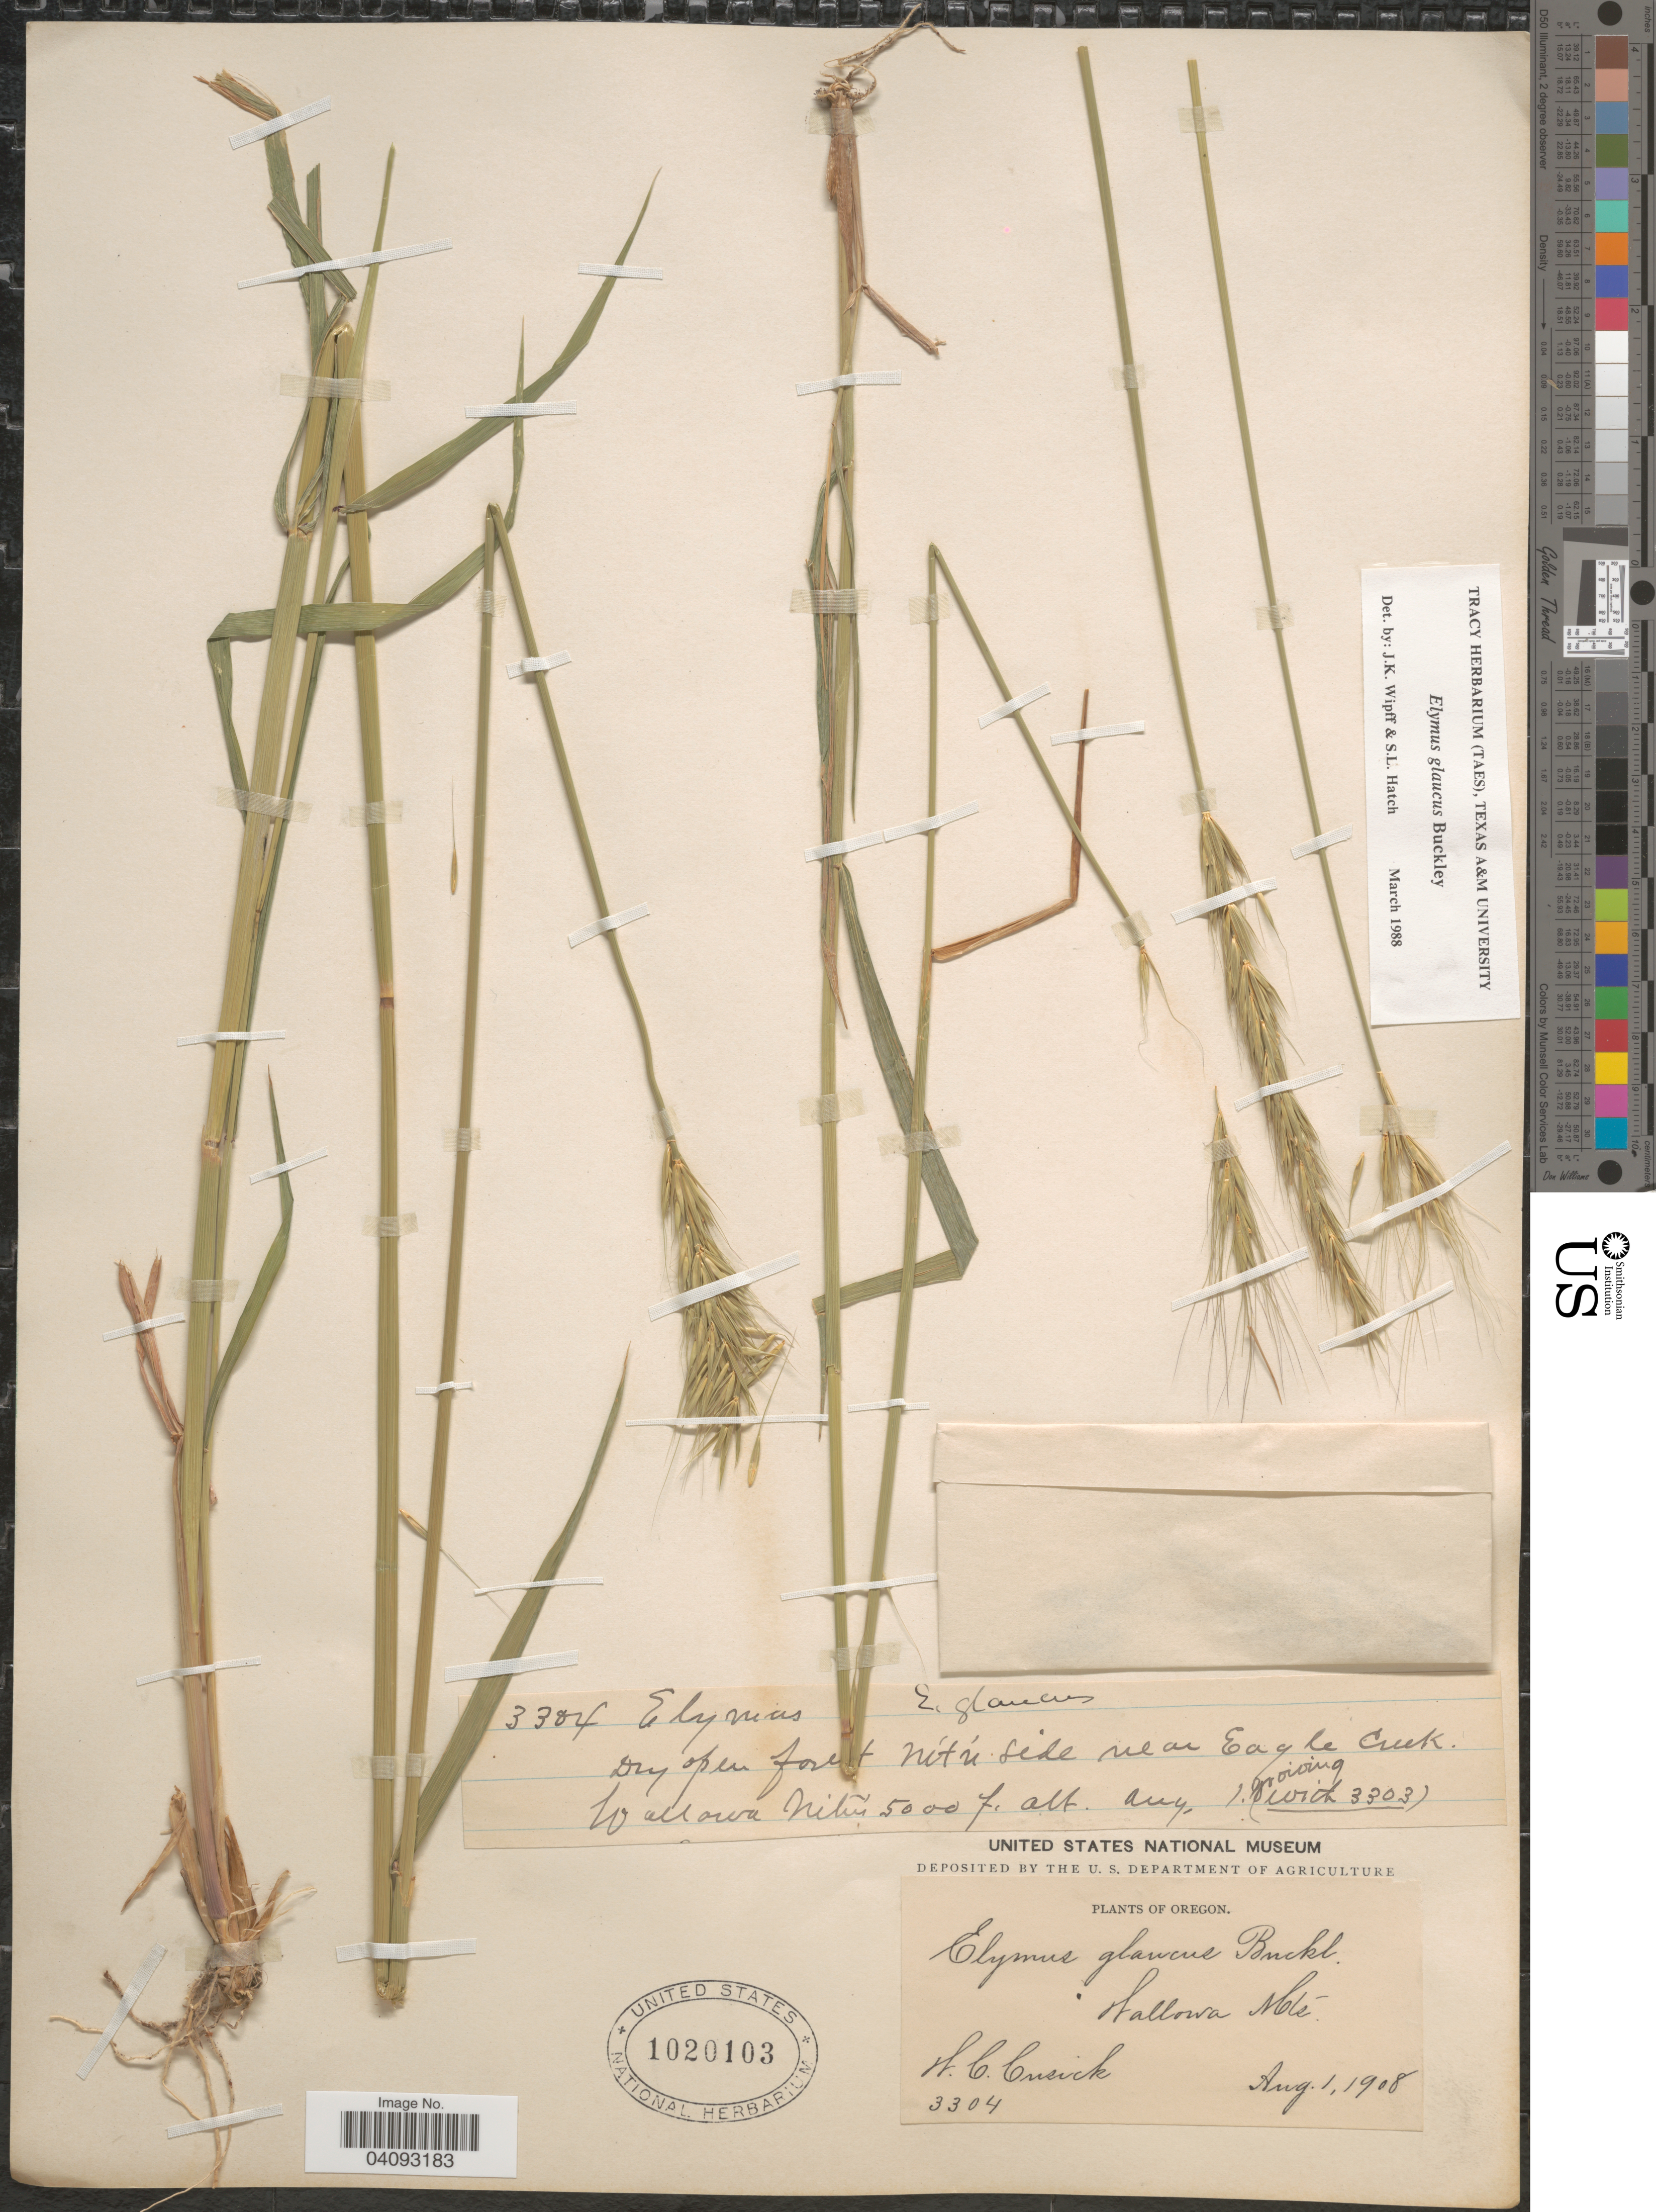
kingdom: Plantae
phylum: Tracheophyta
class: Liliopsida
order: Poales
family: Poaceae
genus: Elymus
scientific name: Elymus glaucus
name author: Buckley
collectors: W. C. Cusick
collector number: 3304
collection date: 1908-08-01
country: United States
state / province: Oregon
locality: Wallowa Mts. Dry open forest mtn side near Eagle Creek.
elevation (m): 1524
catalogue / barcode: US 1020103